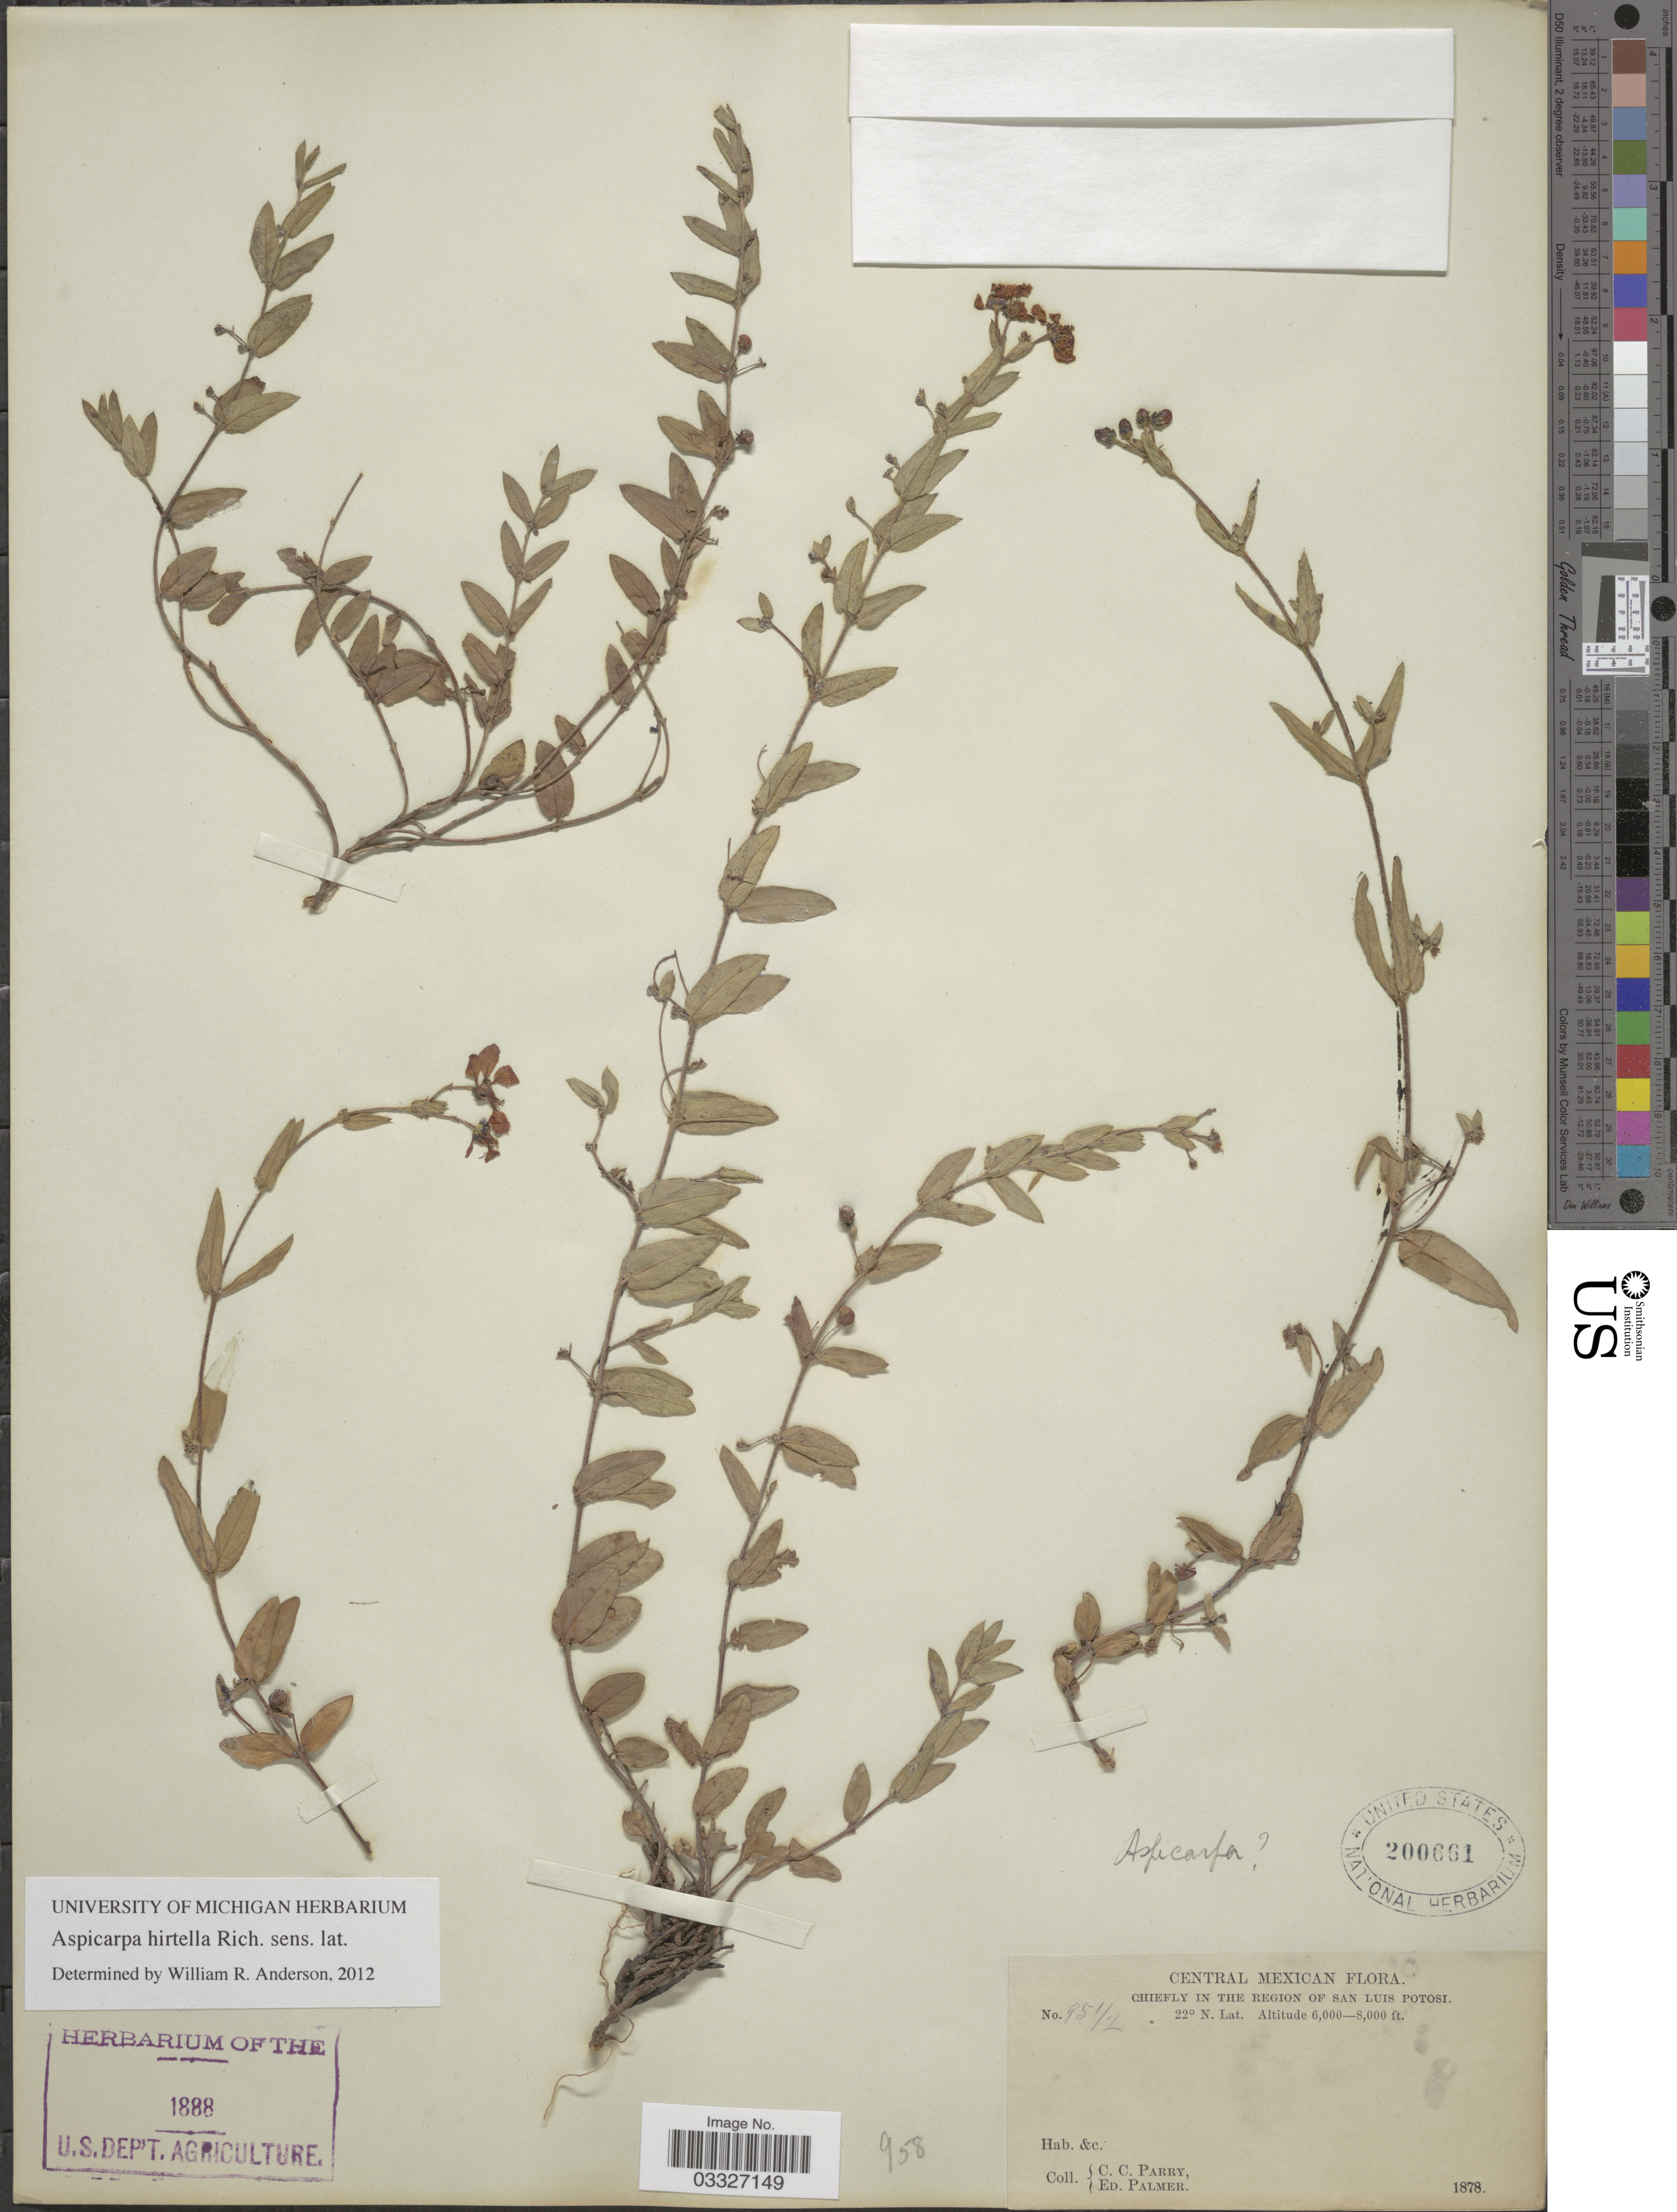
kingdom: Plantae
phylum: Tracheophyta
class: Magnoliopsida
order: Malpighiales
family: Malpighiaceae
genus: Aspicarpa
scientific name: Aspicarpa hirtella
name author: Rich.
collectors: C. C. Parry & E. Palmer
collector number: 95½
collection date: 1878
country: Mexico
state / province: San Luis Potosí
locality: Central Mexican. Chiefly in the region of San Luis Potosi.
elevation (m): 1829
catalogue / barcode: US 200661